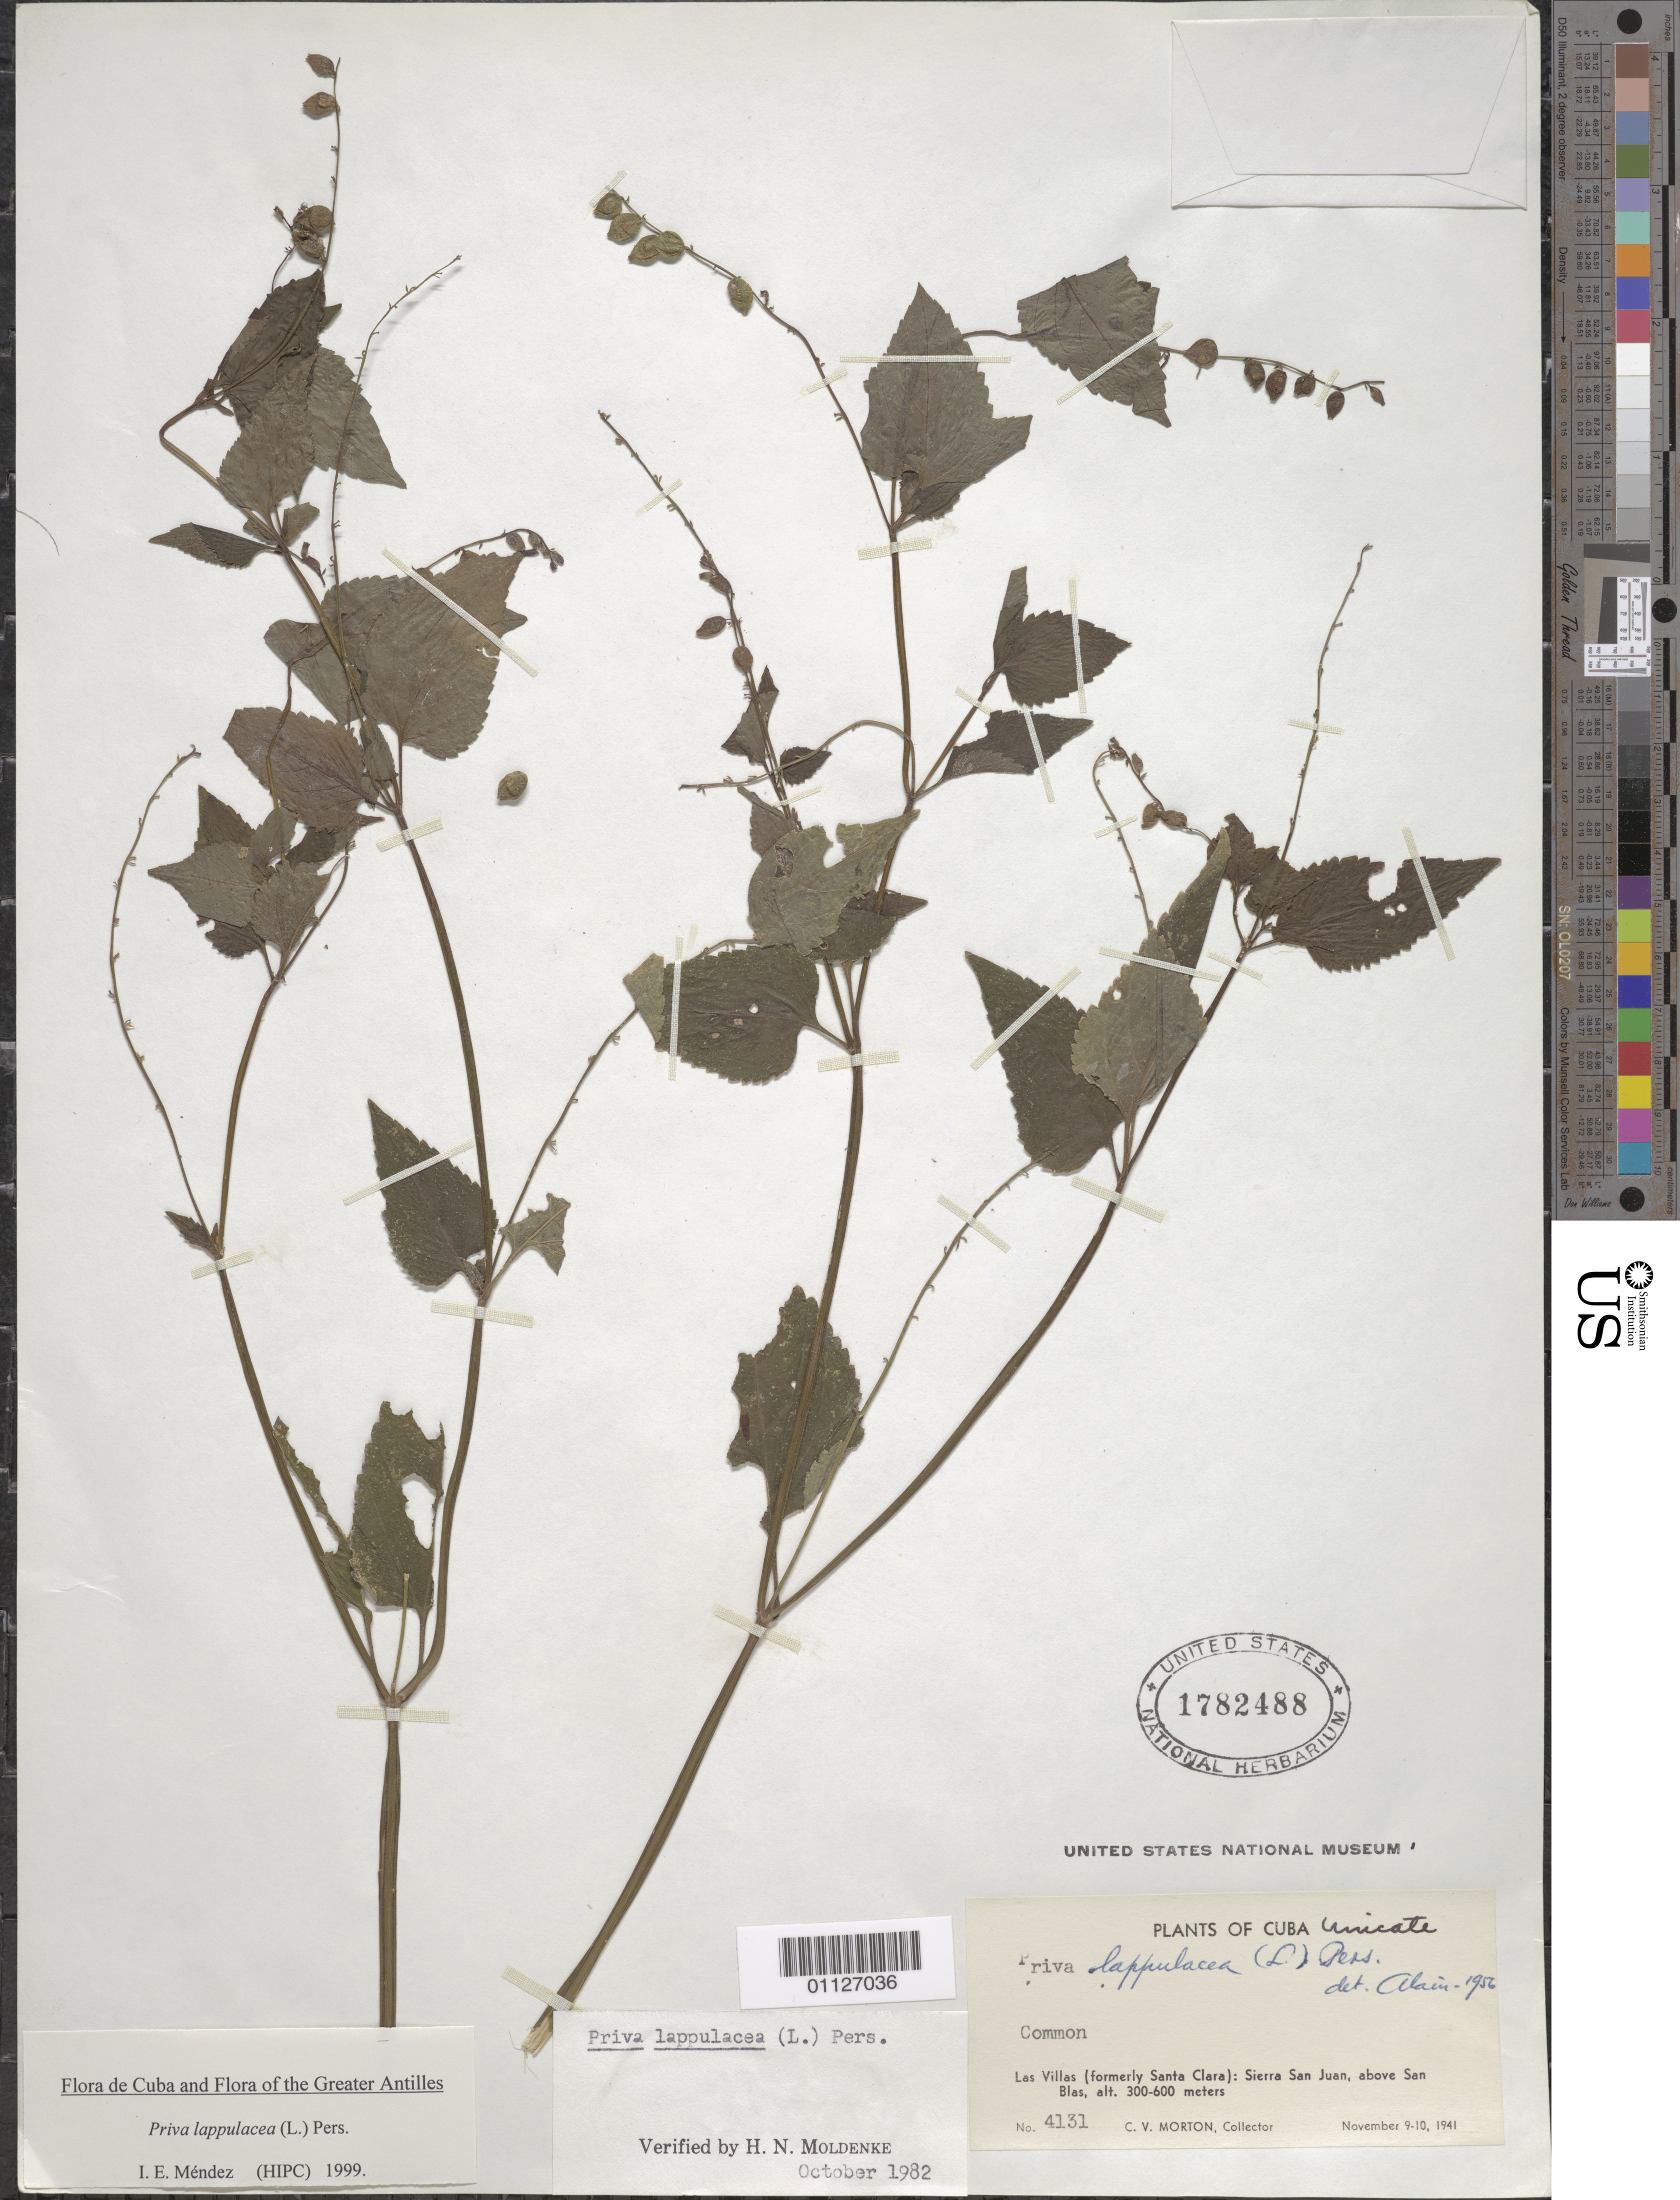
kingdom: Plantae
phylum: Tracheophyta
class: Magnoliopsida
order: Lamiales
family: Verbenaceae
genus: Priva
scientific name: Priva lappulacea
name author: (L.) Pers.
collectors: C. V. Morton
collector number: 4131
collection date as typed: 09 Nov 1941 to 10 Nov 1941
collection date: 1941-11-09/1941-11-10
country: Cuba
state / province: Matanzas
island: Cuba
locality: Las Villas (formerly Santa Clara): Sierra San Juan, above San Blas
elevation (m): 300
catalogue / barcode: US 1782488